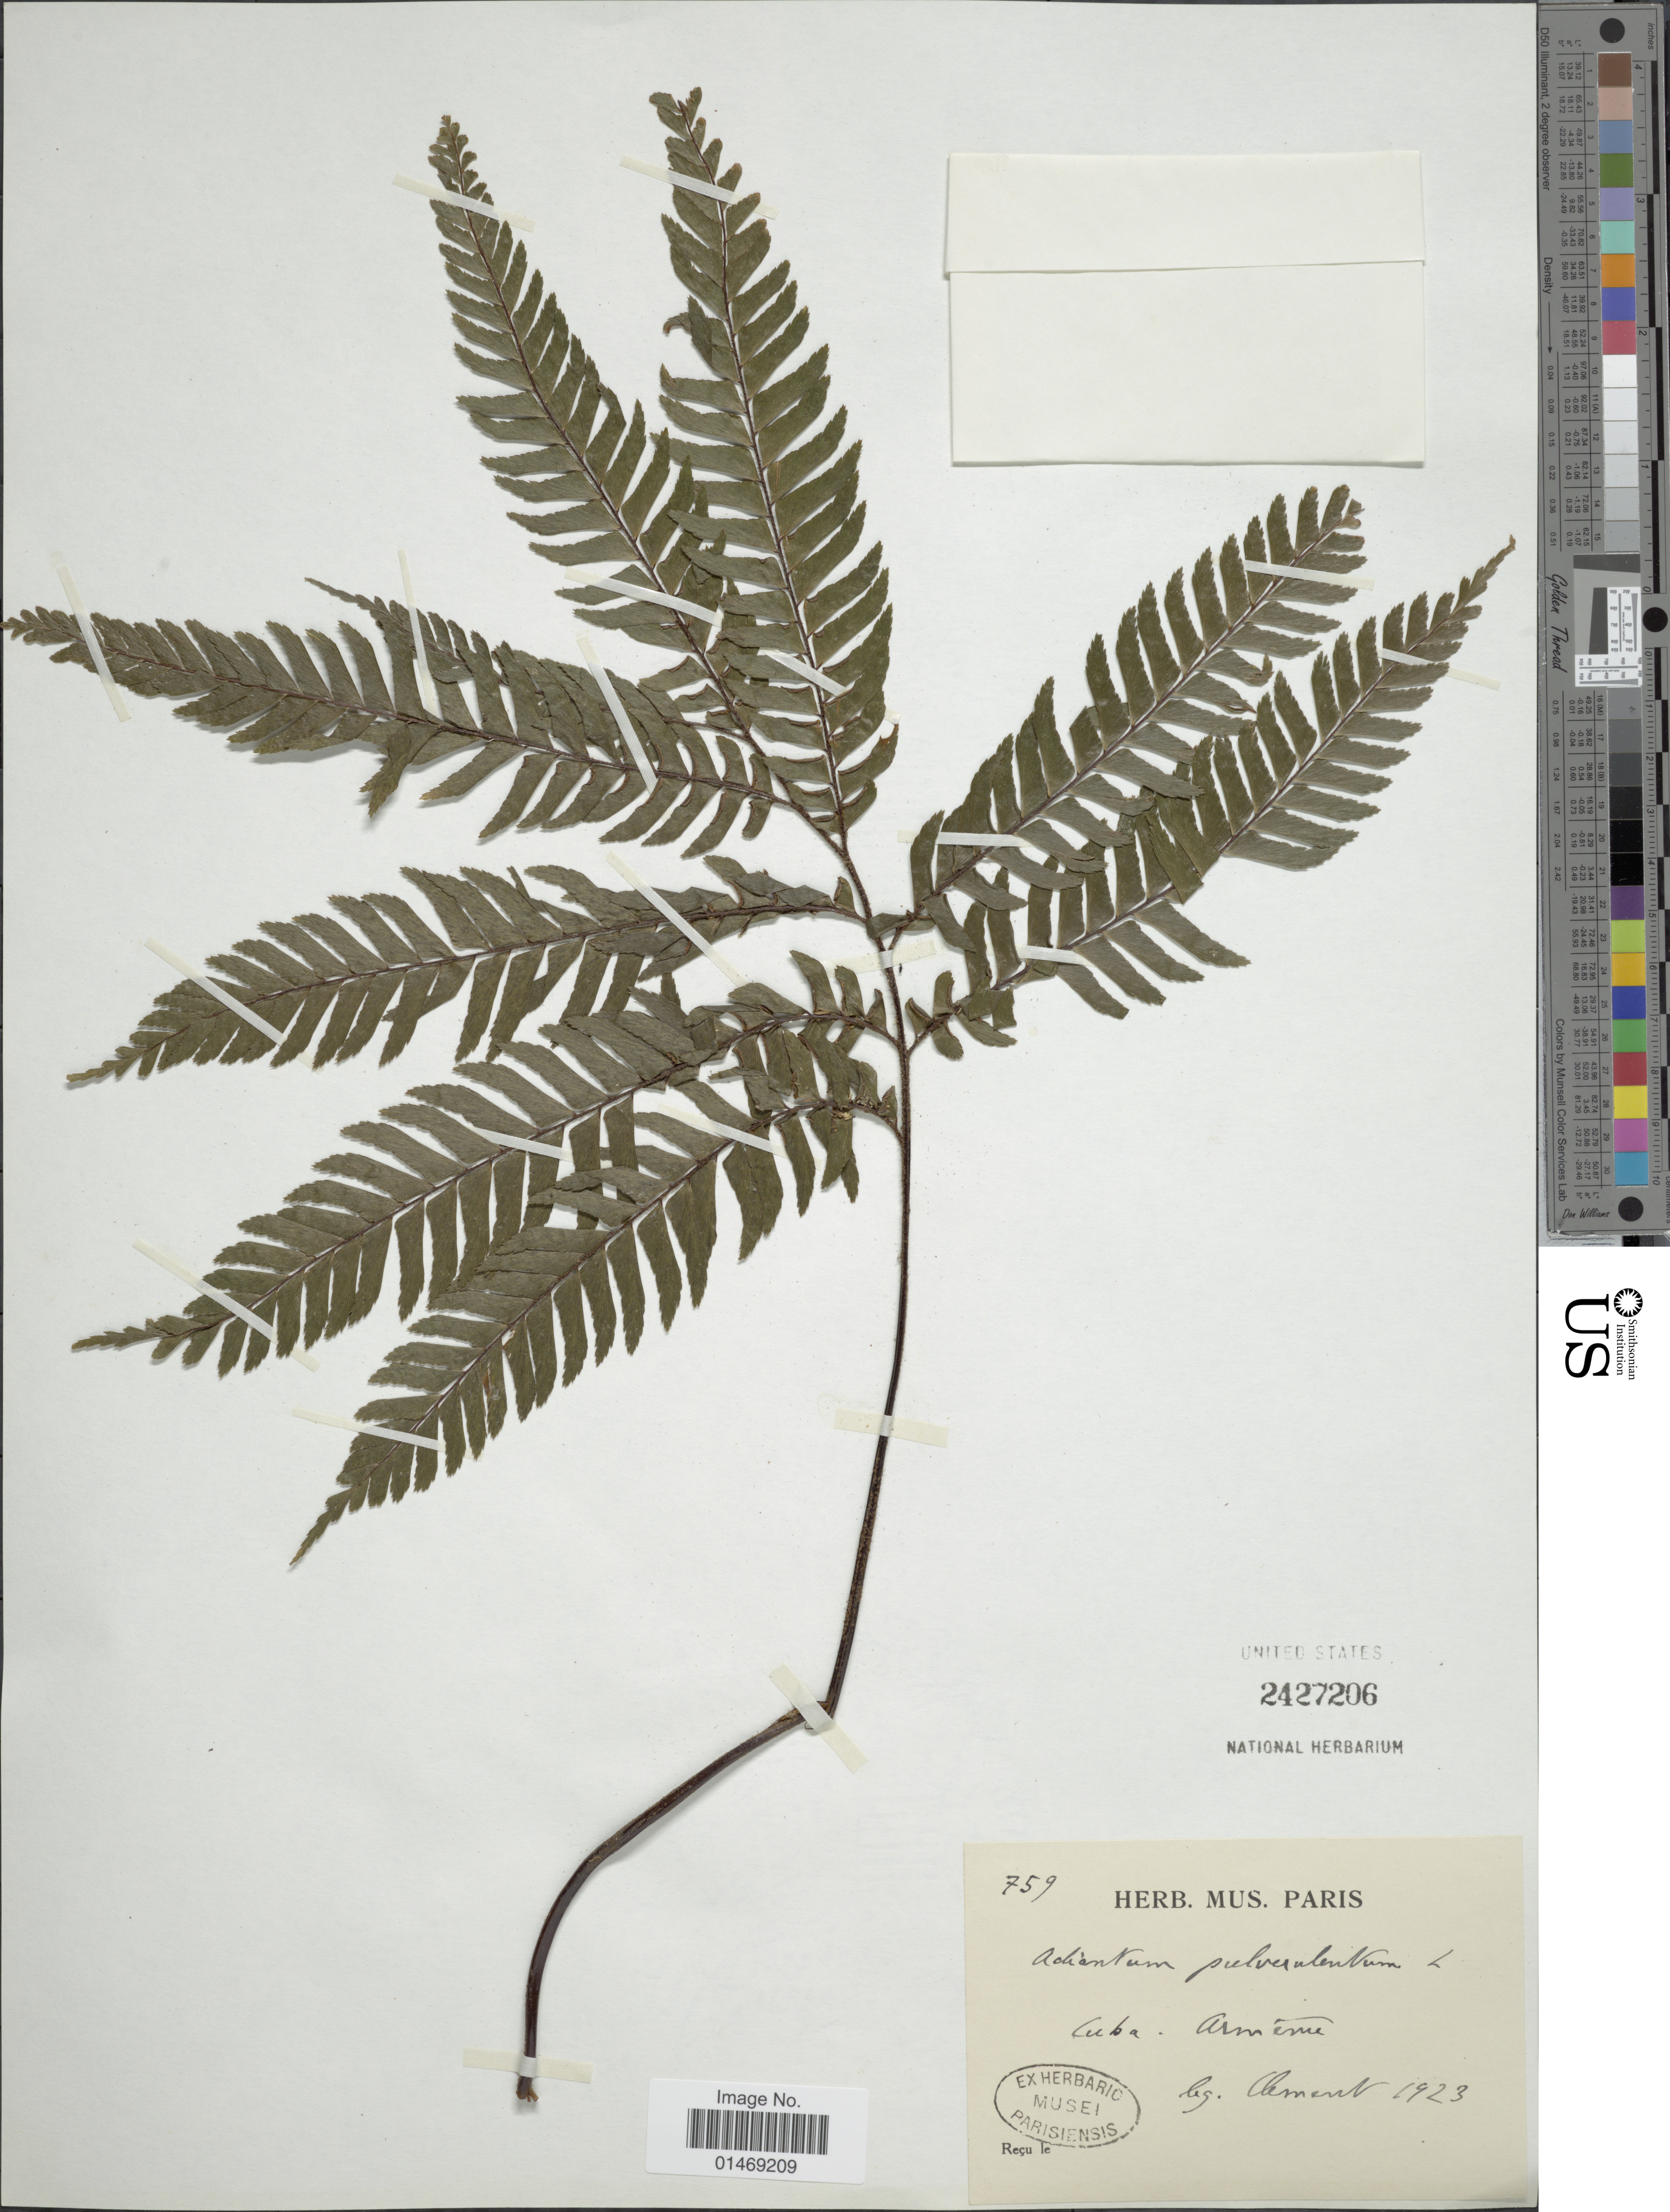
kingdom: Plantae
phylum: Tracheophyta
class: Polypodiopsida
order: Polypodiales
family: Pteridaceae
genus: Adiantum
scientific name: Adiantum pulverulentum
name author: L.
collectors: -. Clement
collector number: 759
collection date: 1923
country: Cuba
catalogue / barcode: US 2427206